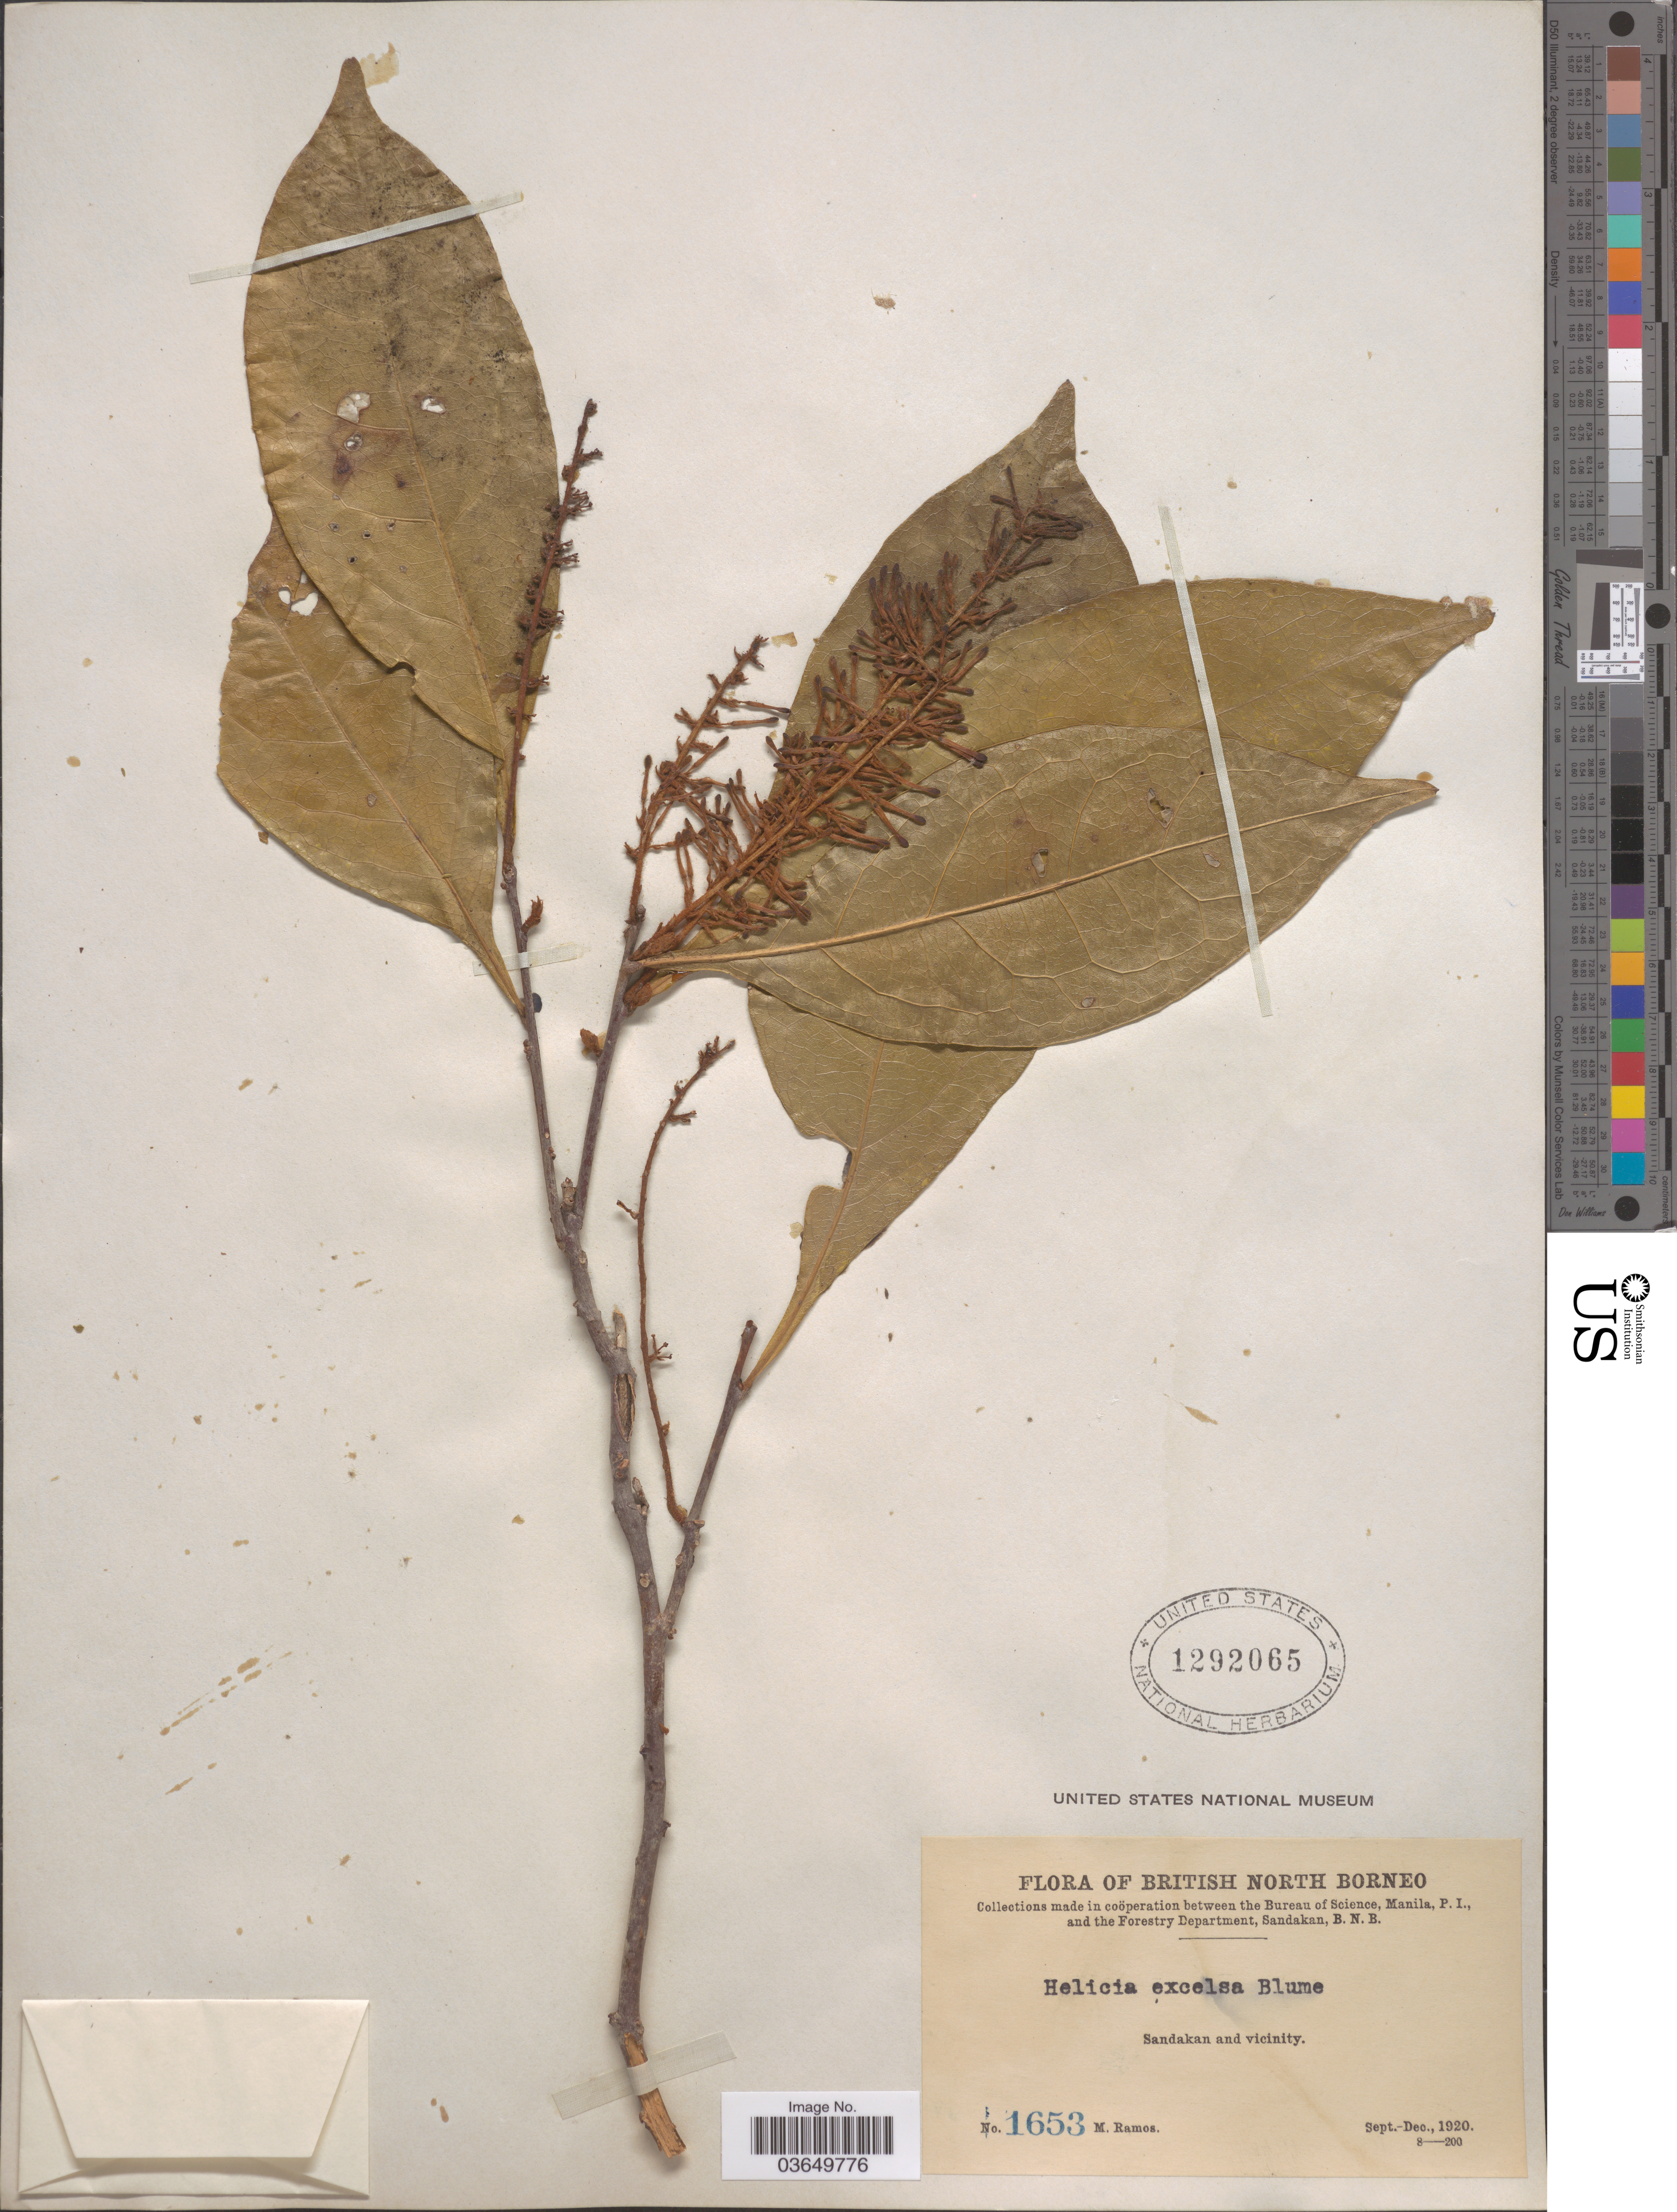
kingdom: Plantae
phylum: Tracheophyta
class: Magnoliopsida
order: Proteales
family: Proteaceae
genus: Helicia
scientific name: Helicia excelsa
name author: (Roxb.) Blume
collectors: M. Ramos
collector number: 1653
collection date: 1920-09/1920-12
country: Malaysia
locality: British North Borneo. Sandakan and vicinity.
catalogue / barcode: US 1292065